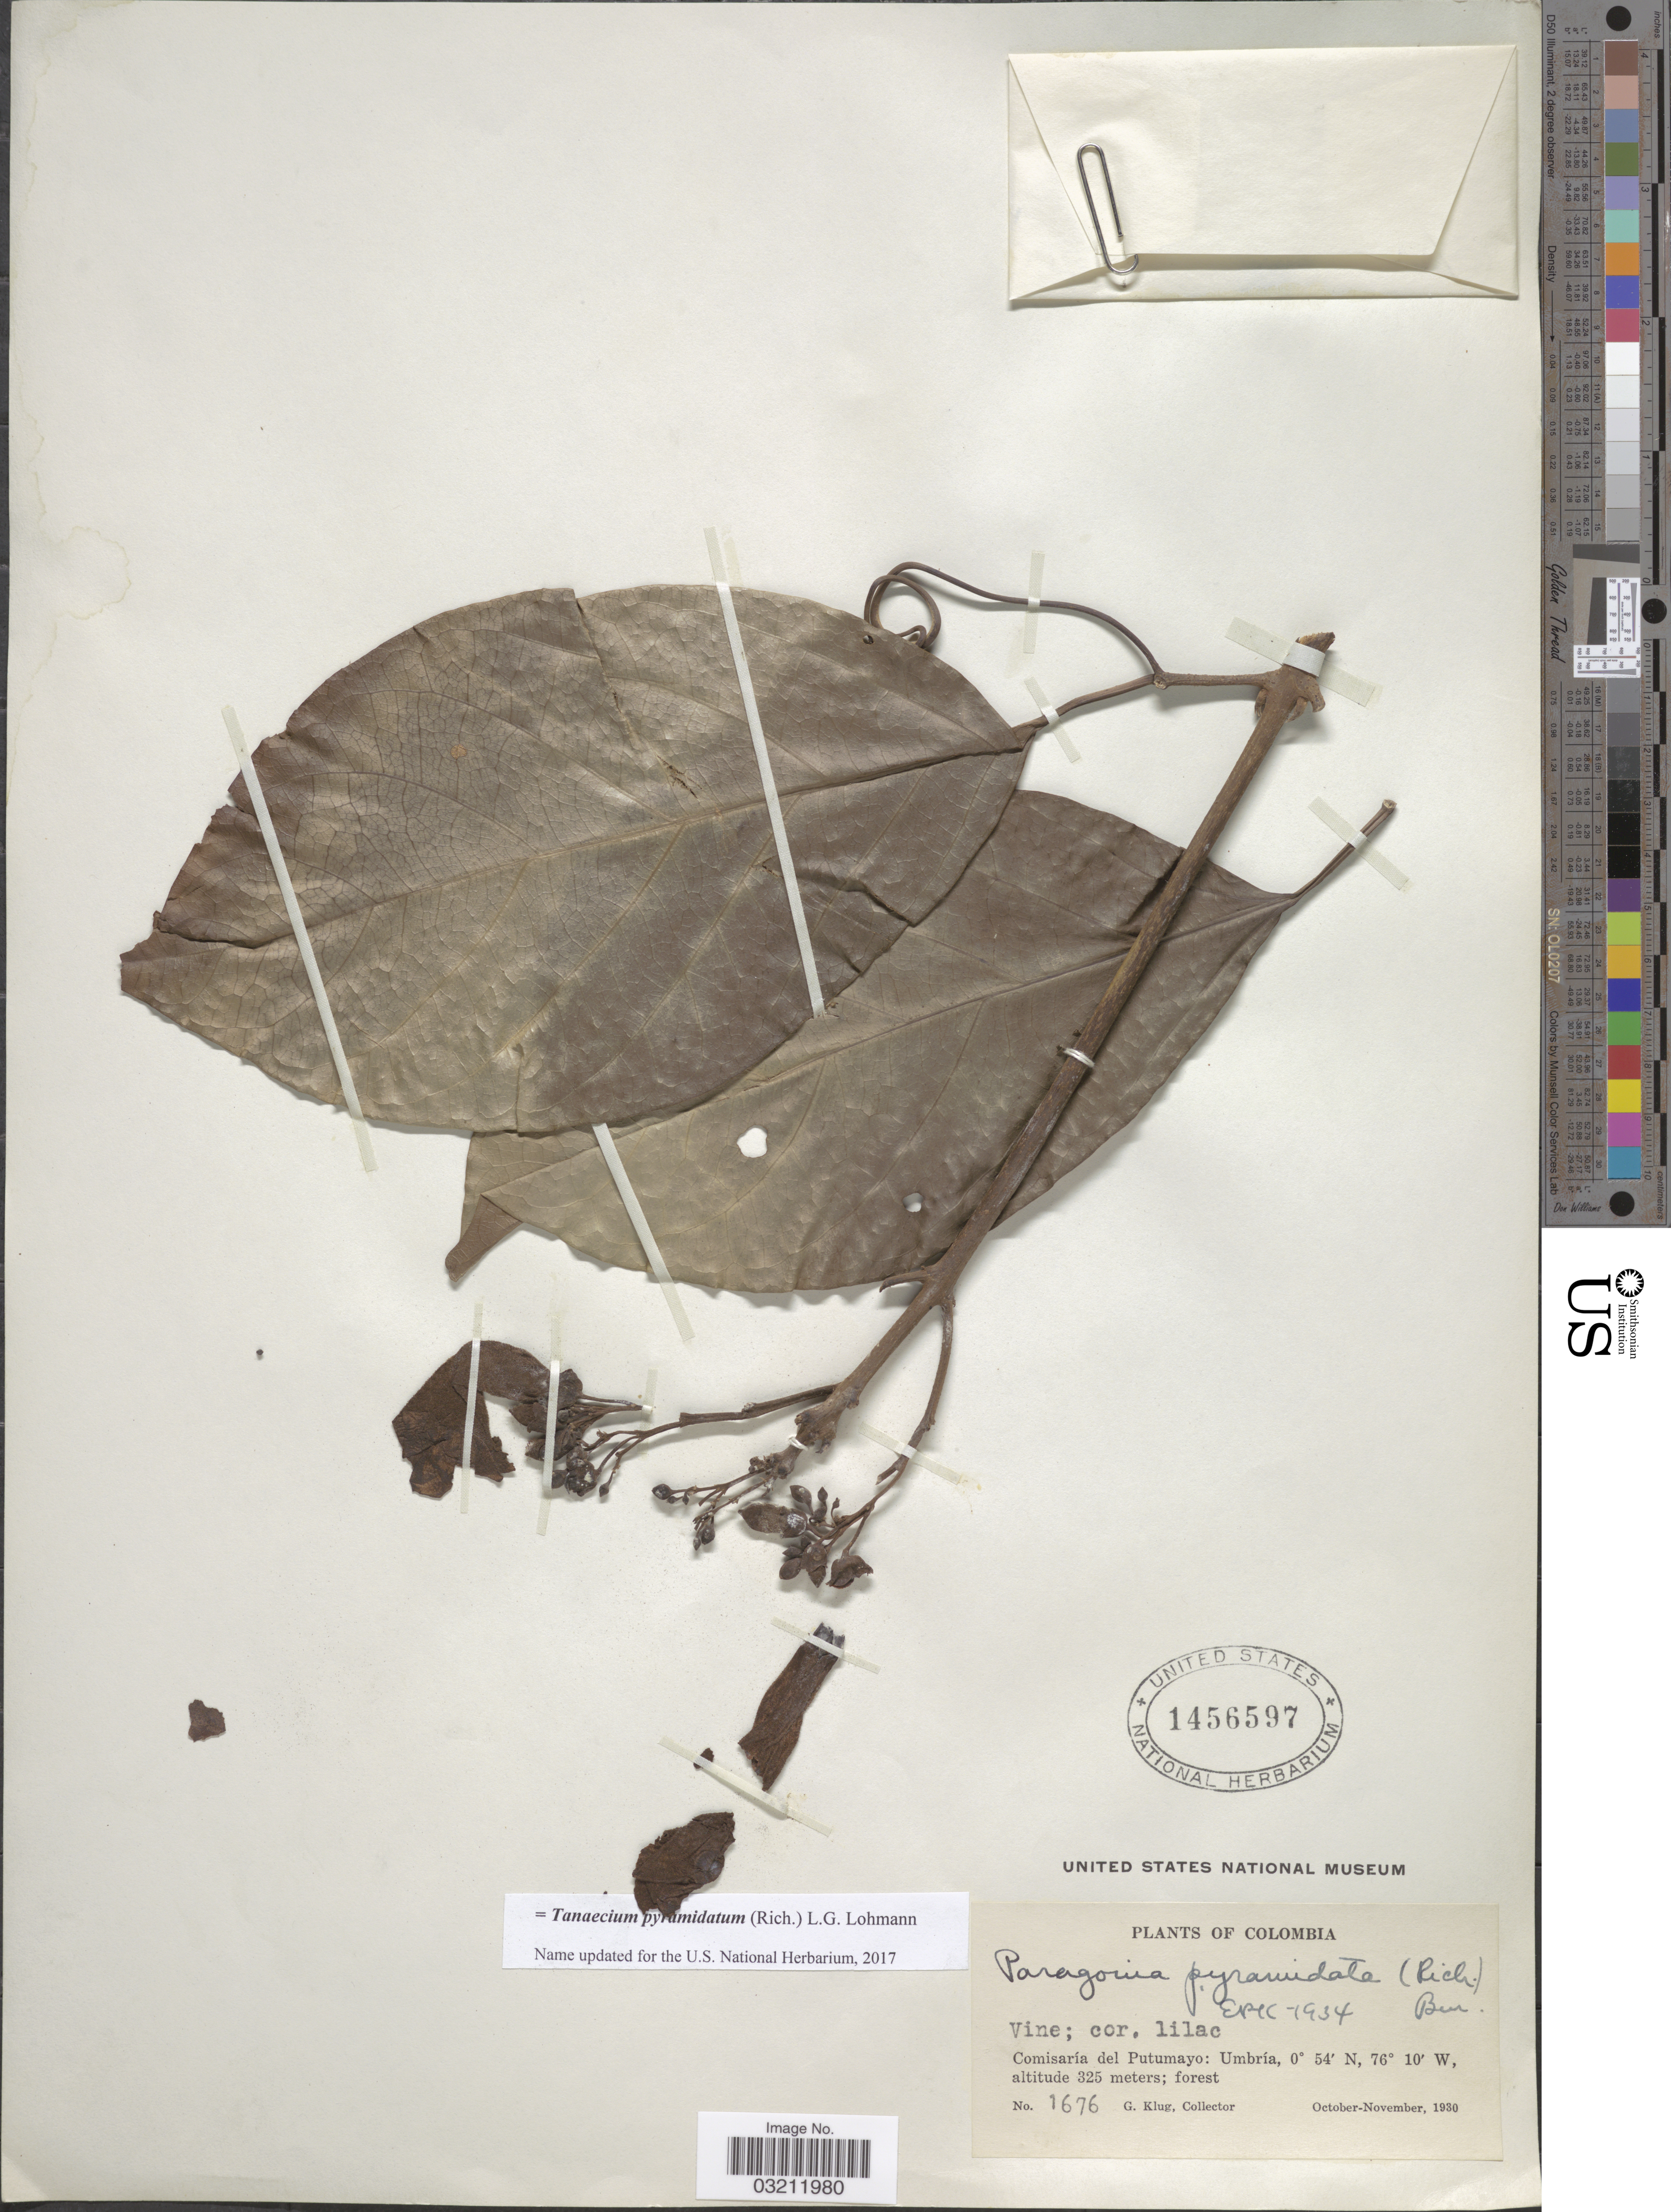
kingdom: Plantae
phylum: Tracheophyta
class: Magnoliopsida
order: Lamiales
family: Bignoniaceae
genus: Tanaecium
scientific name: Tanaecium pyramidatum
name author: (Rich.) L.G. Lohmann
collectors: G. Klug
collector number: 1676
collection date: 1930-10/1930-11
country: Colombia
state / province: Putumayo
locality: Comisaría del Putumayo: Umbría.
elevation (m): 325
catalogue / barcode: US 1456597